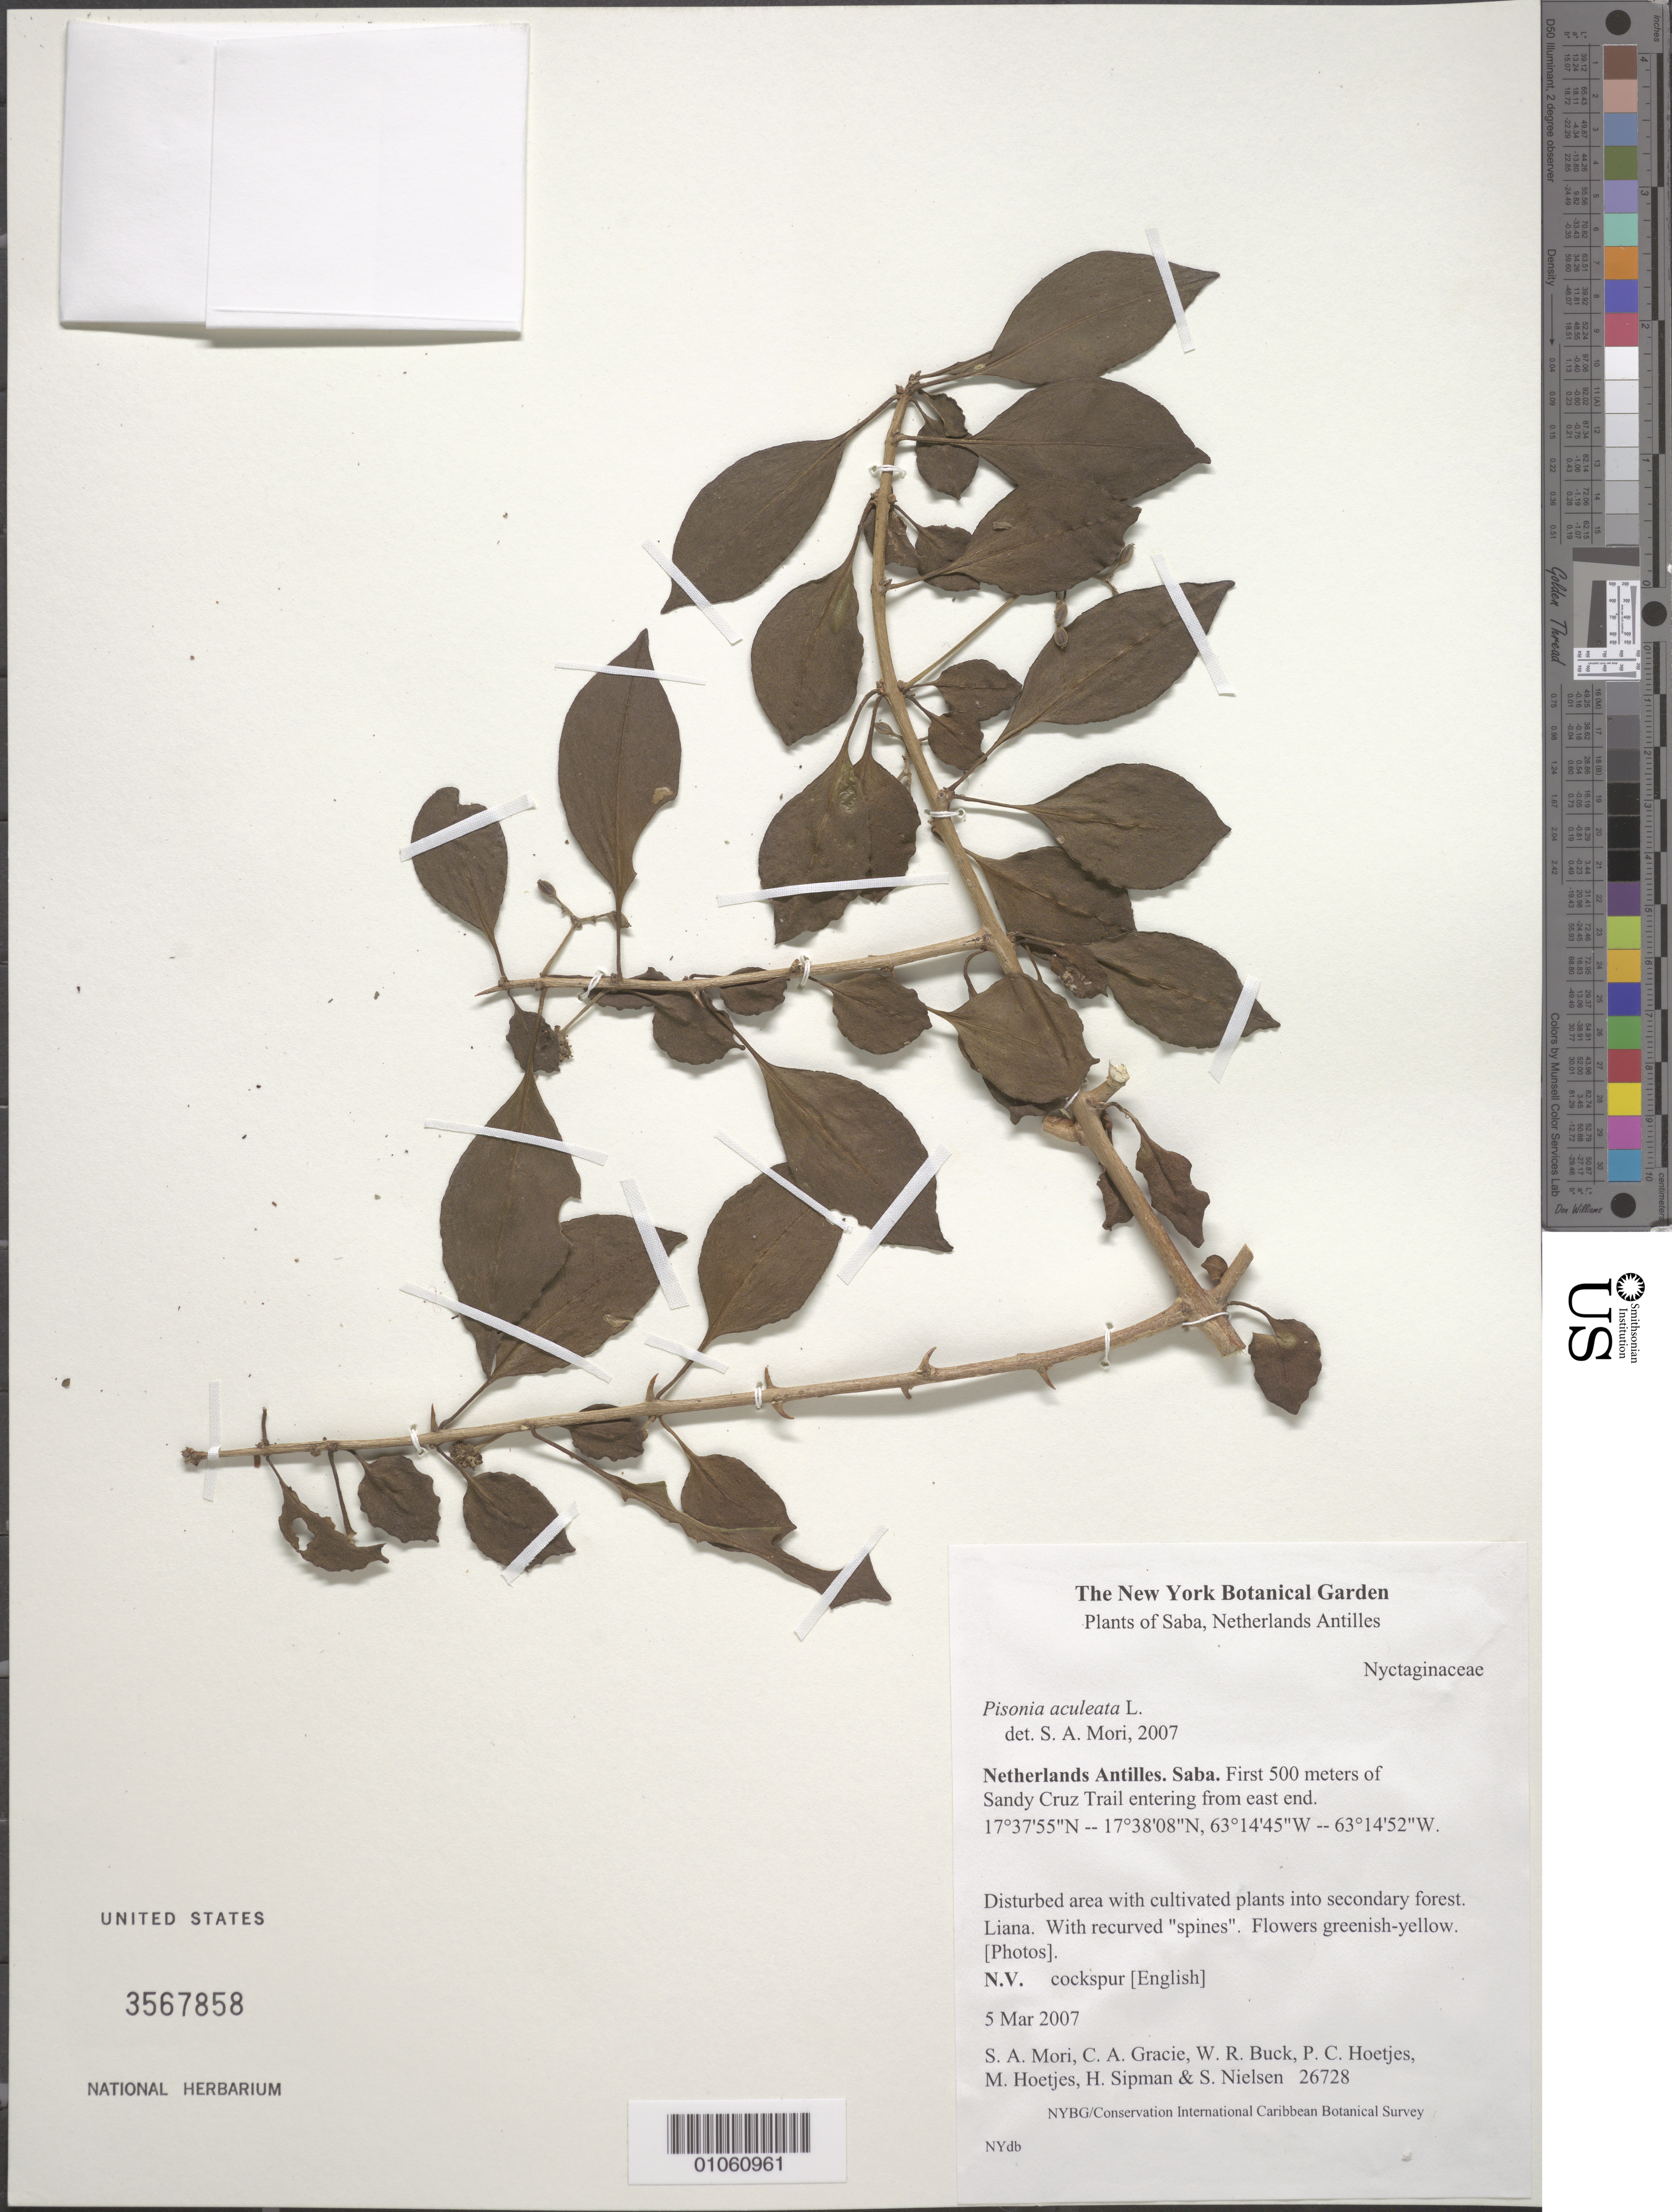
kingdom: Plantae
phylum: Tracheophyta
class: Magnoliopsida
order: Caryophyllales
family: Nyctaginaceae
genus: Pisonia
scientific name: Pisonia aculeata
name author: L.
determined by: Mori, Scott A.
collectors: S. Mori, C. A. Gracie, W. R. Buck, P. Hoetjes, M. Hoetjes, H. Sipman & S. Nielsen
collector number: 26728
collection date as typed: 05 Mar 2007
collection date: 2007-03-05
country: Netherlands Antilles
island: Saba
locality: Sand Cruz Trail, first 500 m, entering from E end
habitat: Disturbed area with cultivated plants into secondary forest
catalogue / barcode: US 3567858